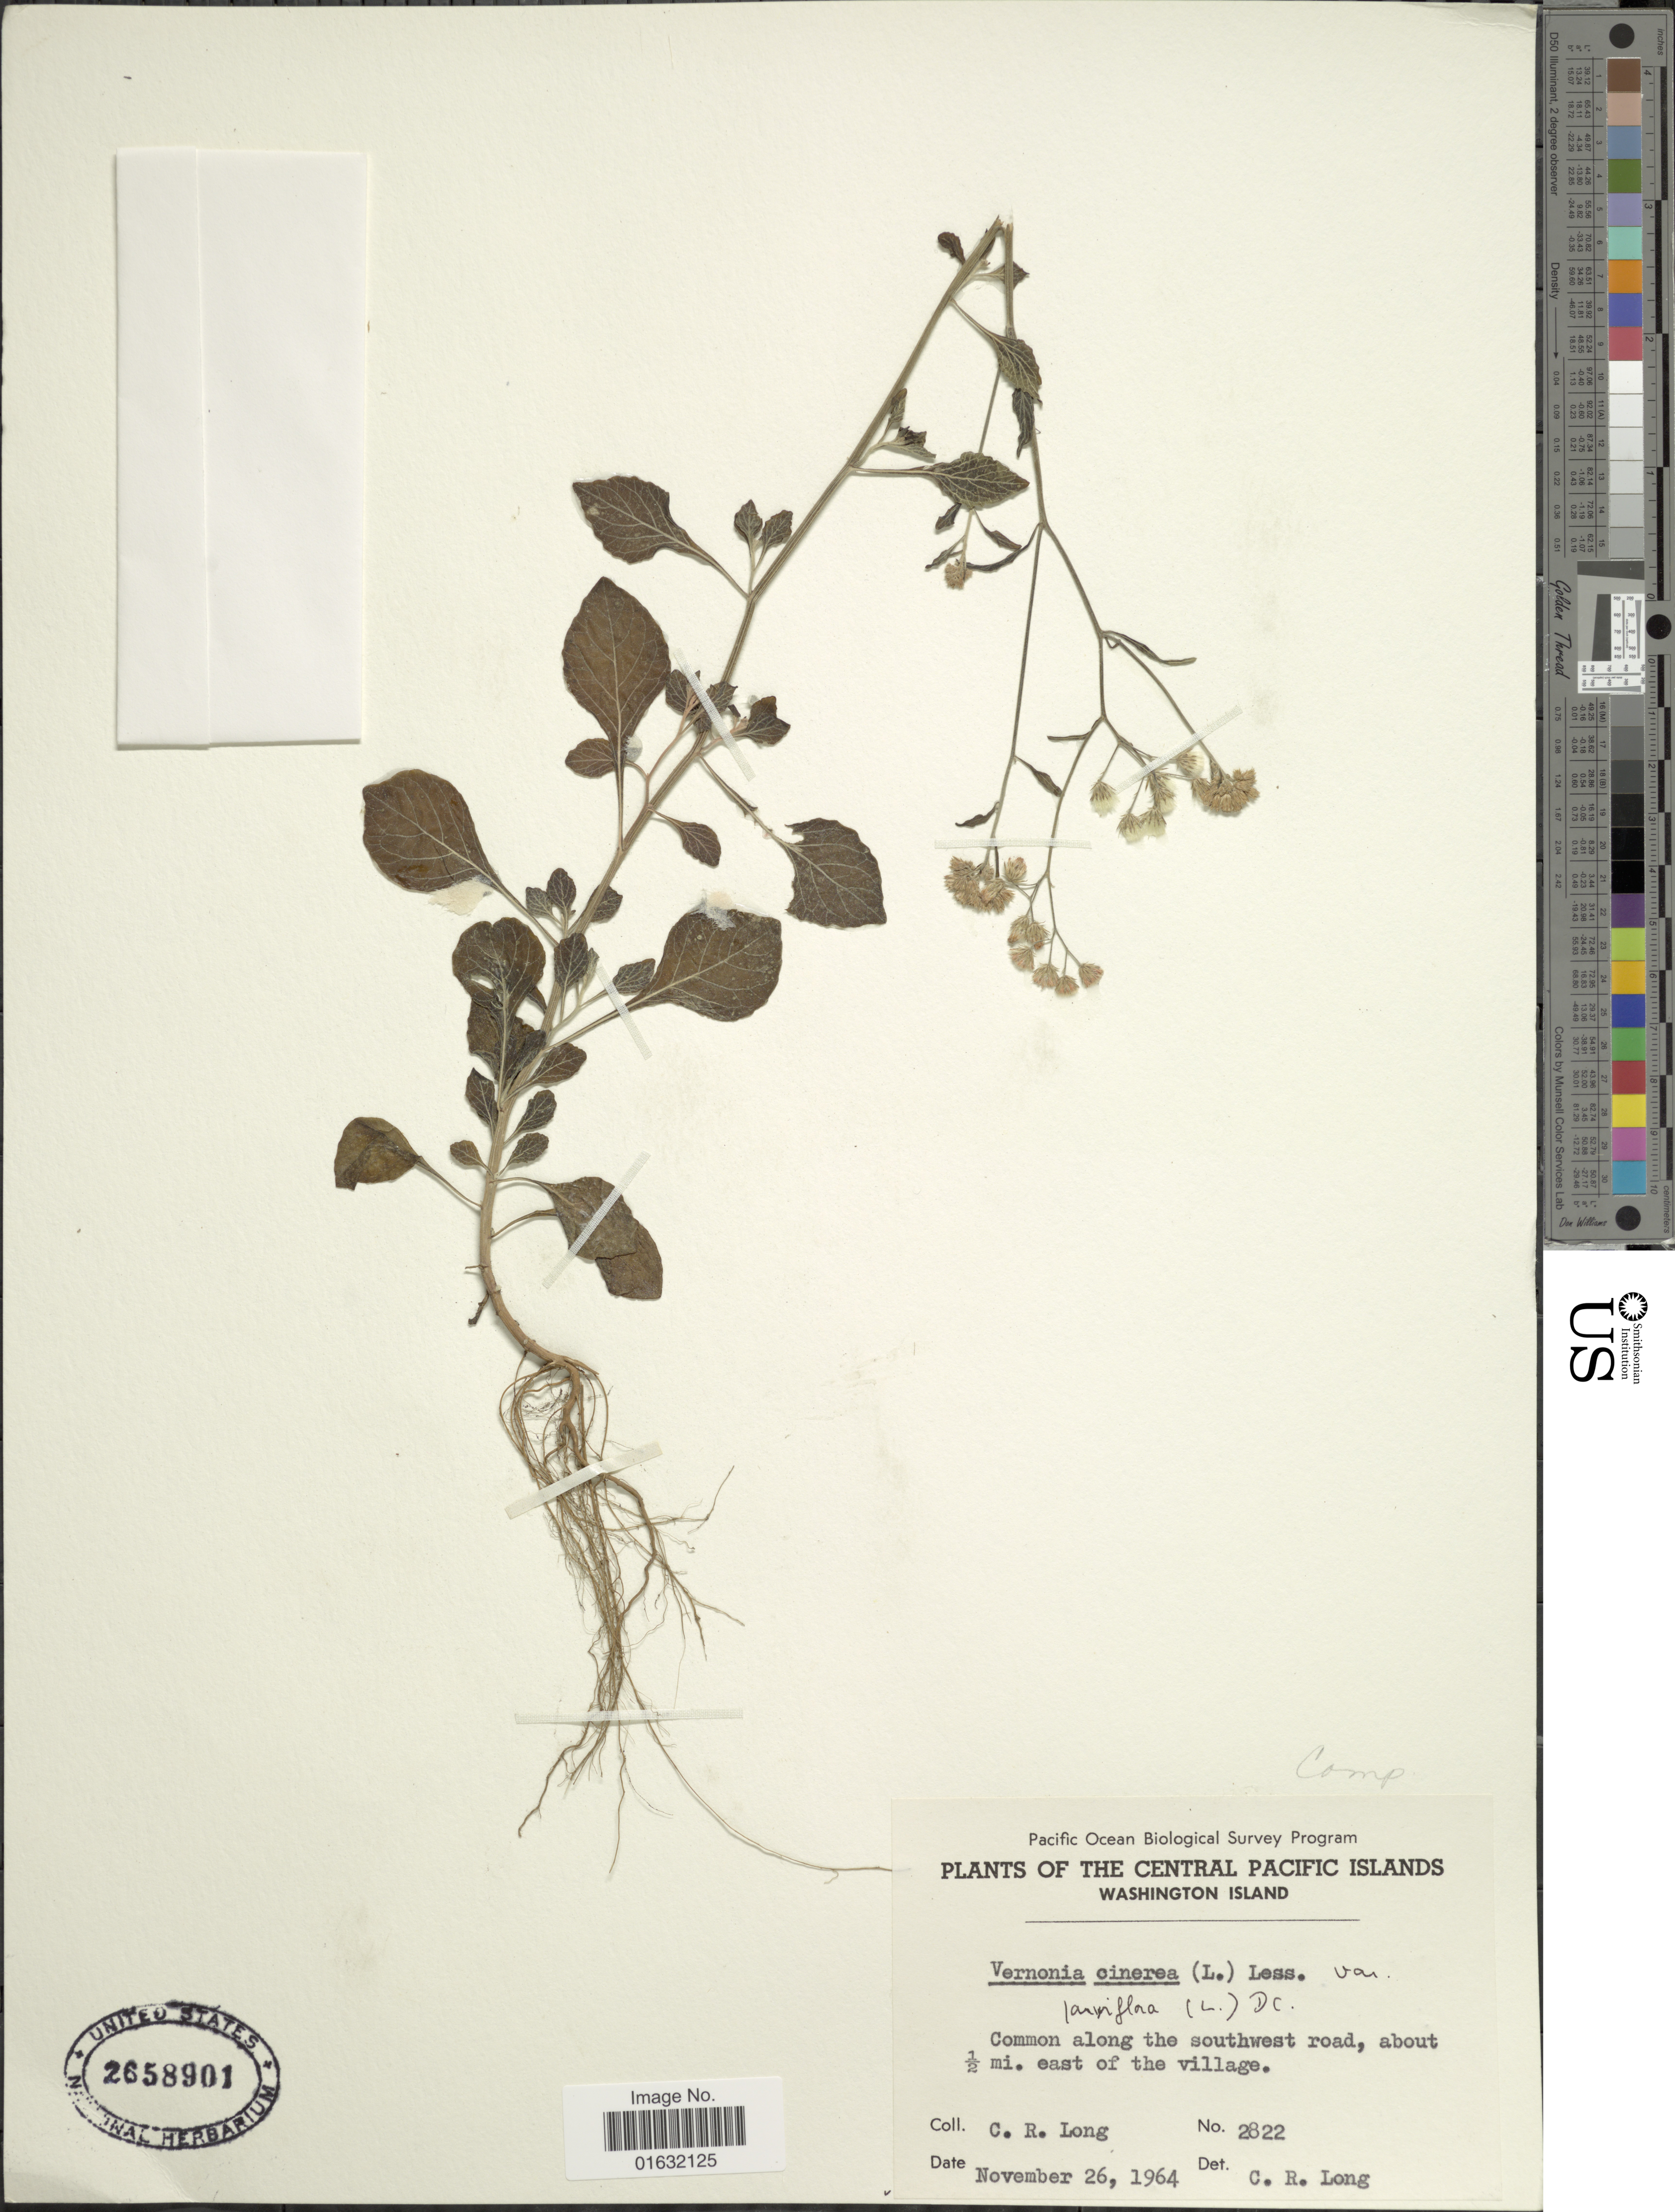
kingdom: Plantae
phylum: Tracheophyta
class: Magnoliopsida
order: Asterales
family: Asteraceae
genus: Cyanthillium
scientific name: Cyanthillium cinereum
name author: (L.) H. Rob.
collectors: C. R. Long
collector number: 2822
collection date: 1964-11-26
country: Kiribati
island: Teraina [Washington]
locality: The Central Pacific Islands, Washington Island, common along the southwest road, about 1/2 mi. east of the village.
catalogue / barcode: US 2658901